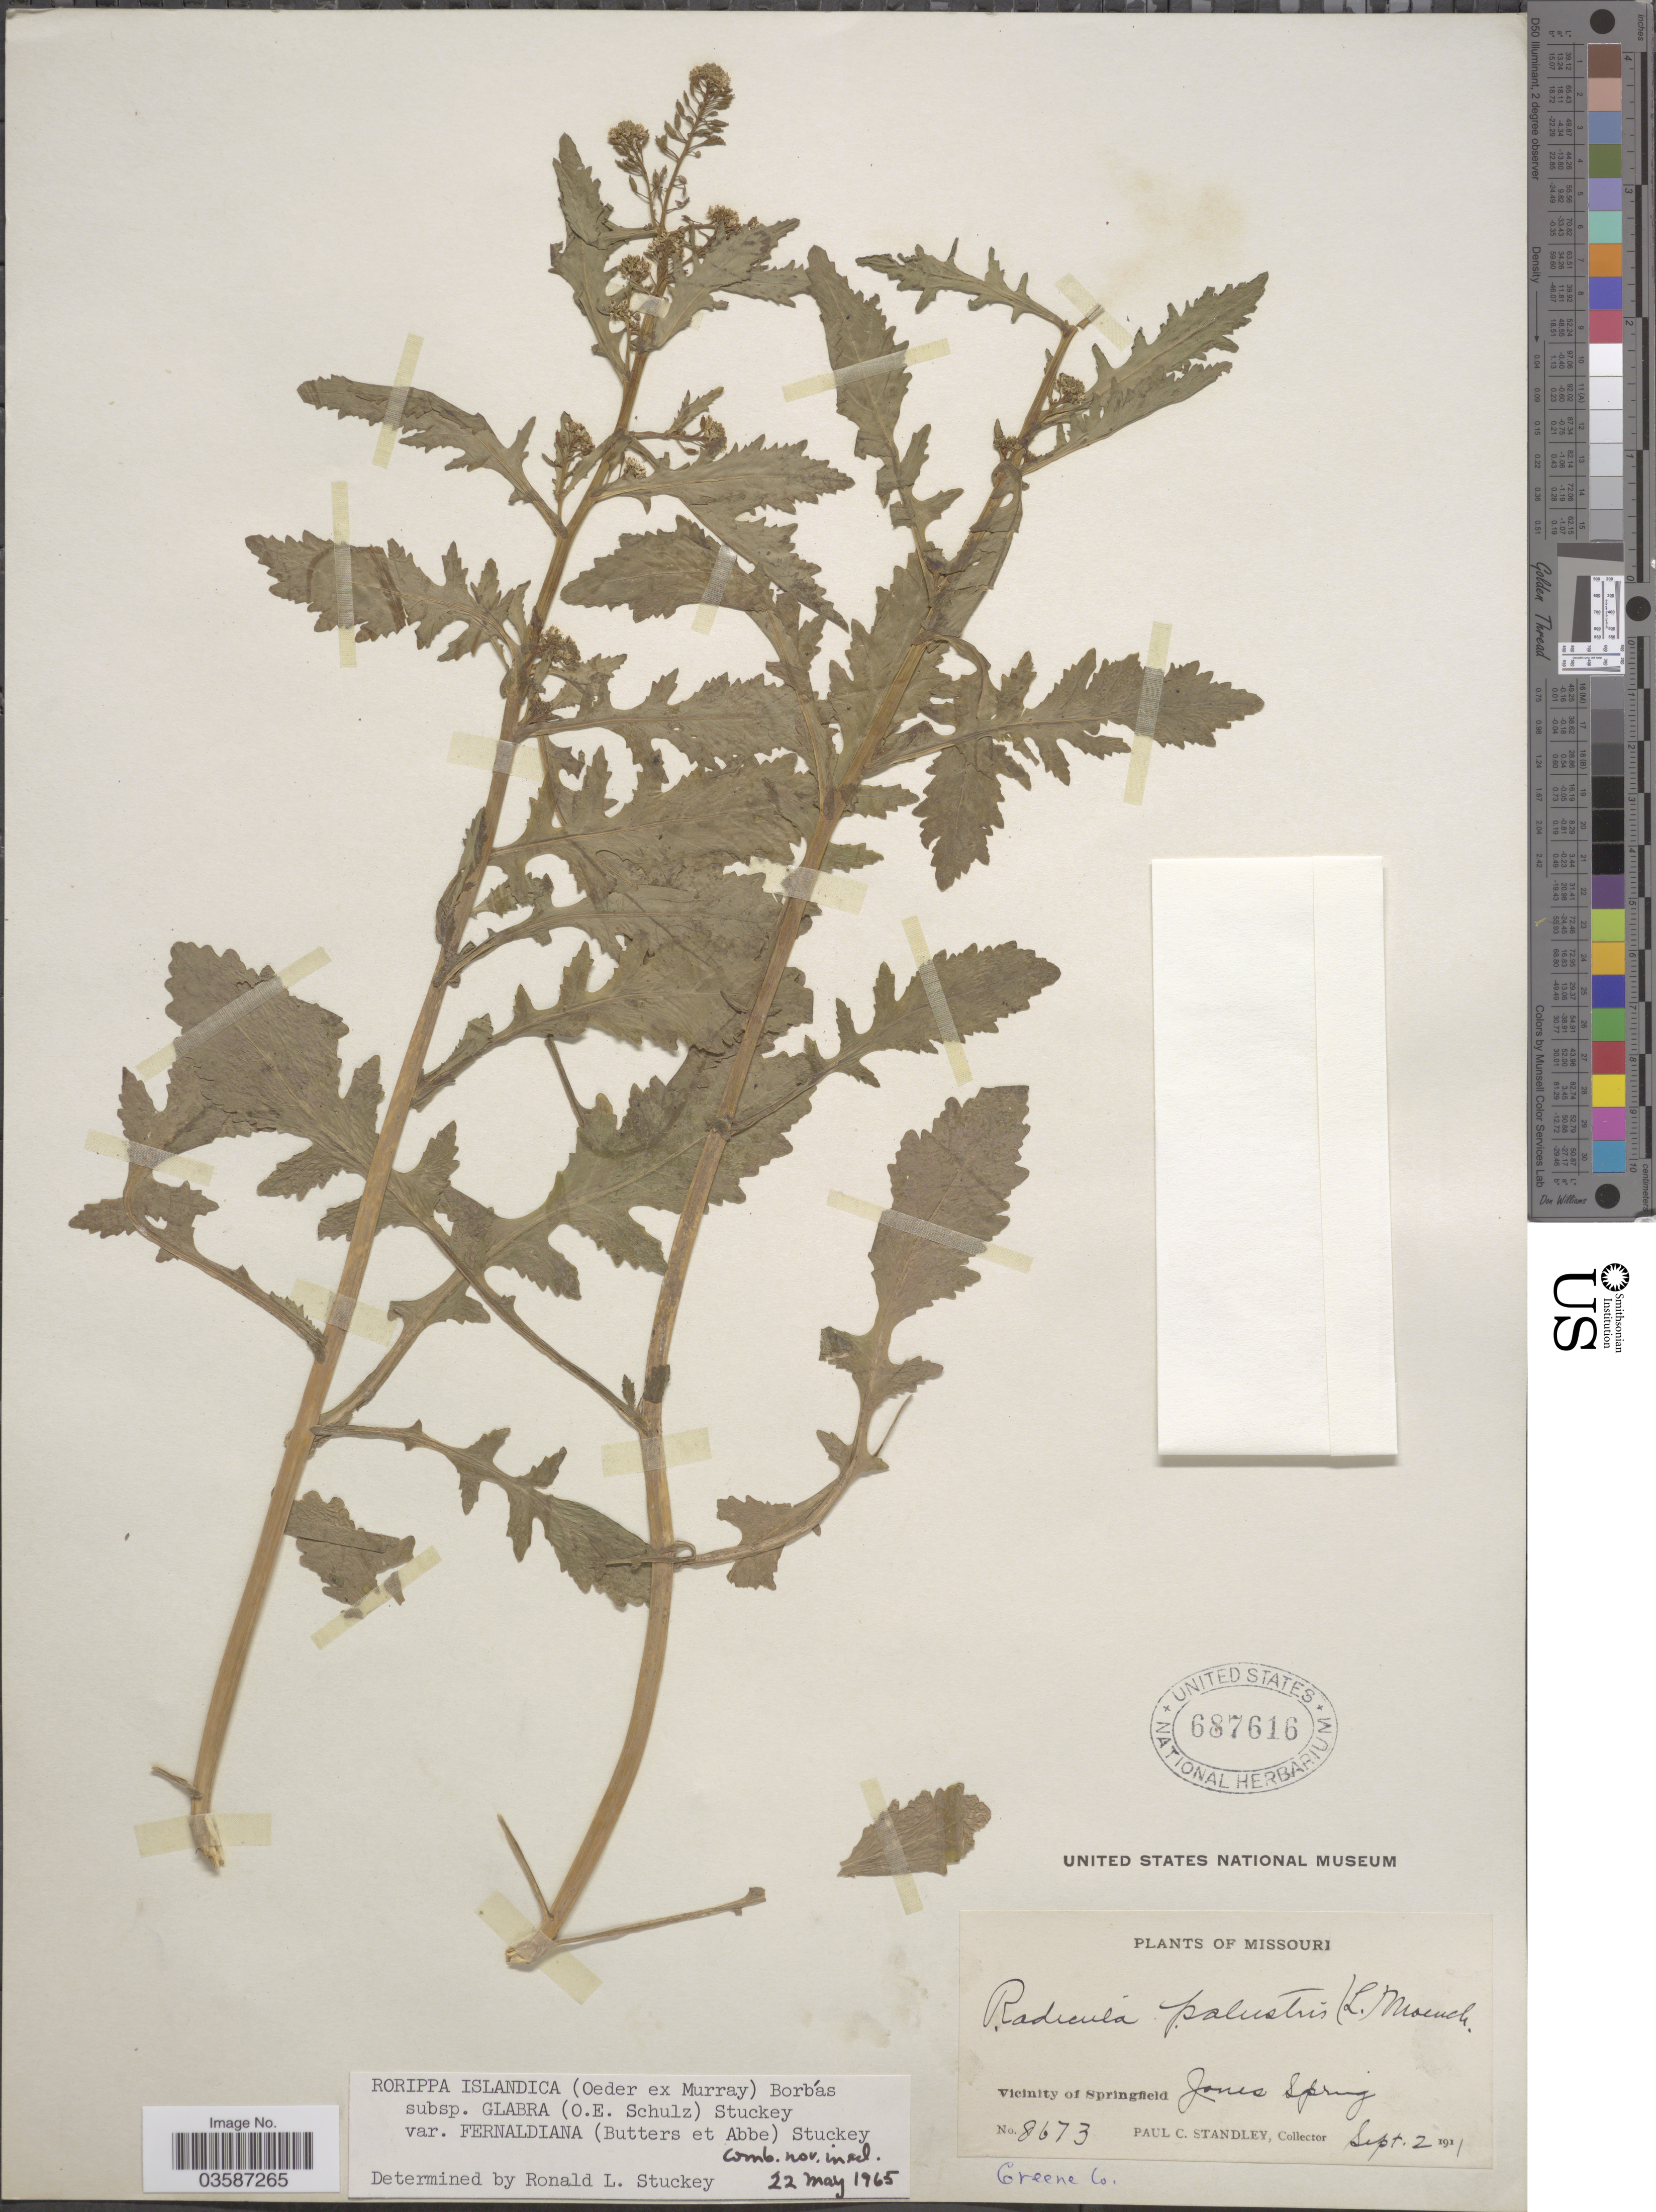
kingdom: Plantae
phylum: Tracheophyta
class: Magnoliopsida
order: Brassicales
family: Brassicaceae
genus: Rorippa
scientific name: Rorippa islandica var. fernaldiana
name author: Butters & Abbe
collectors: P. C. Standley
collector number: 8673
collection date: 1911-09-02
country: United States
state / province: Missouri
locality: Vicinity of Springfield, Jones Spring, Greene Co.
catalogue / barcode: US 687616